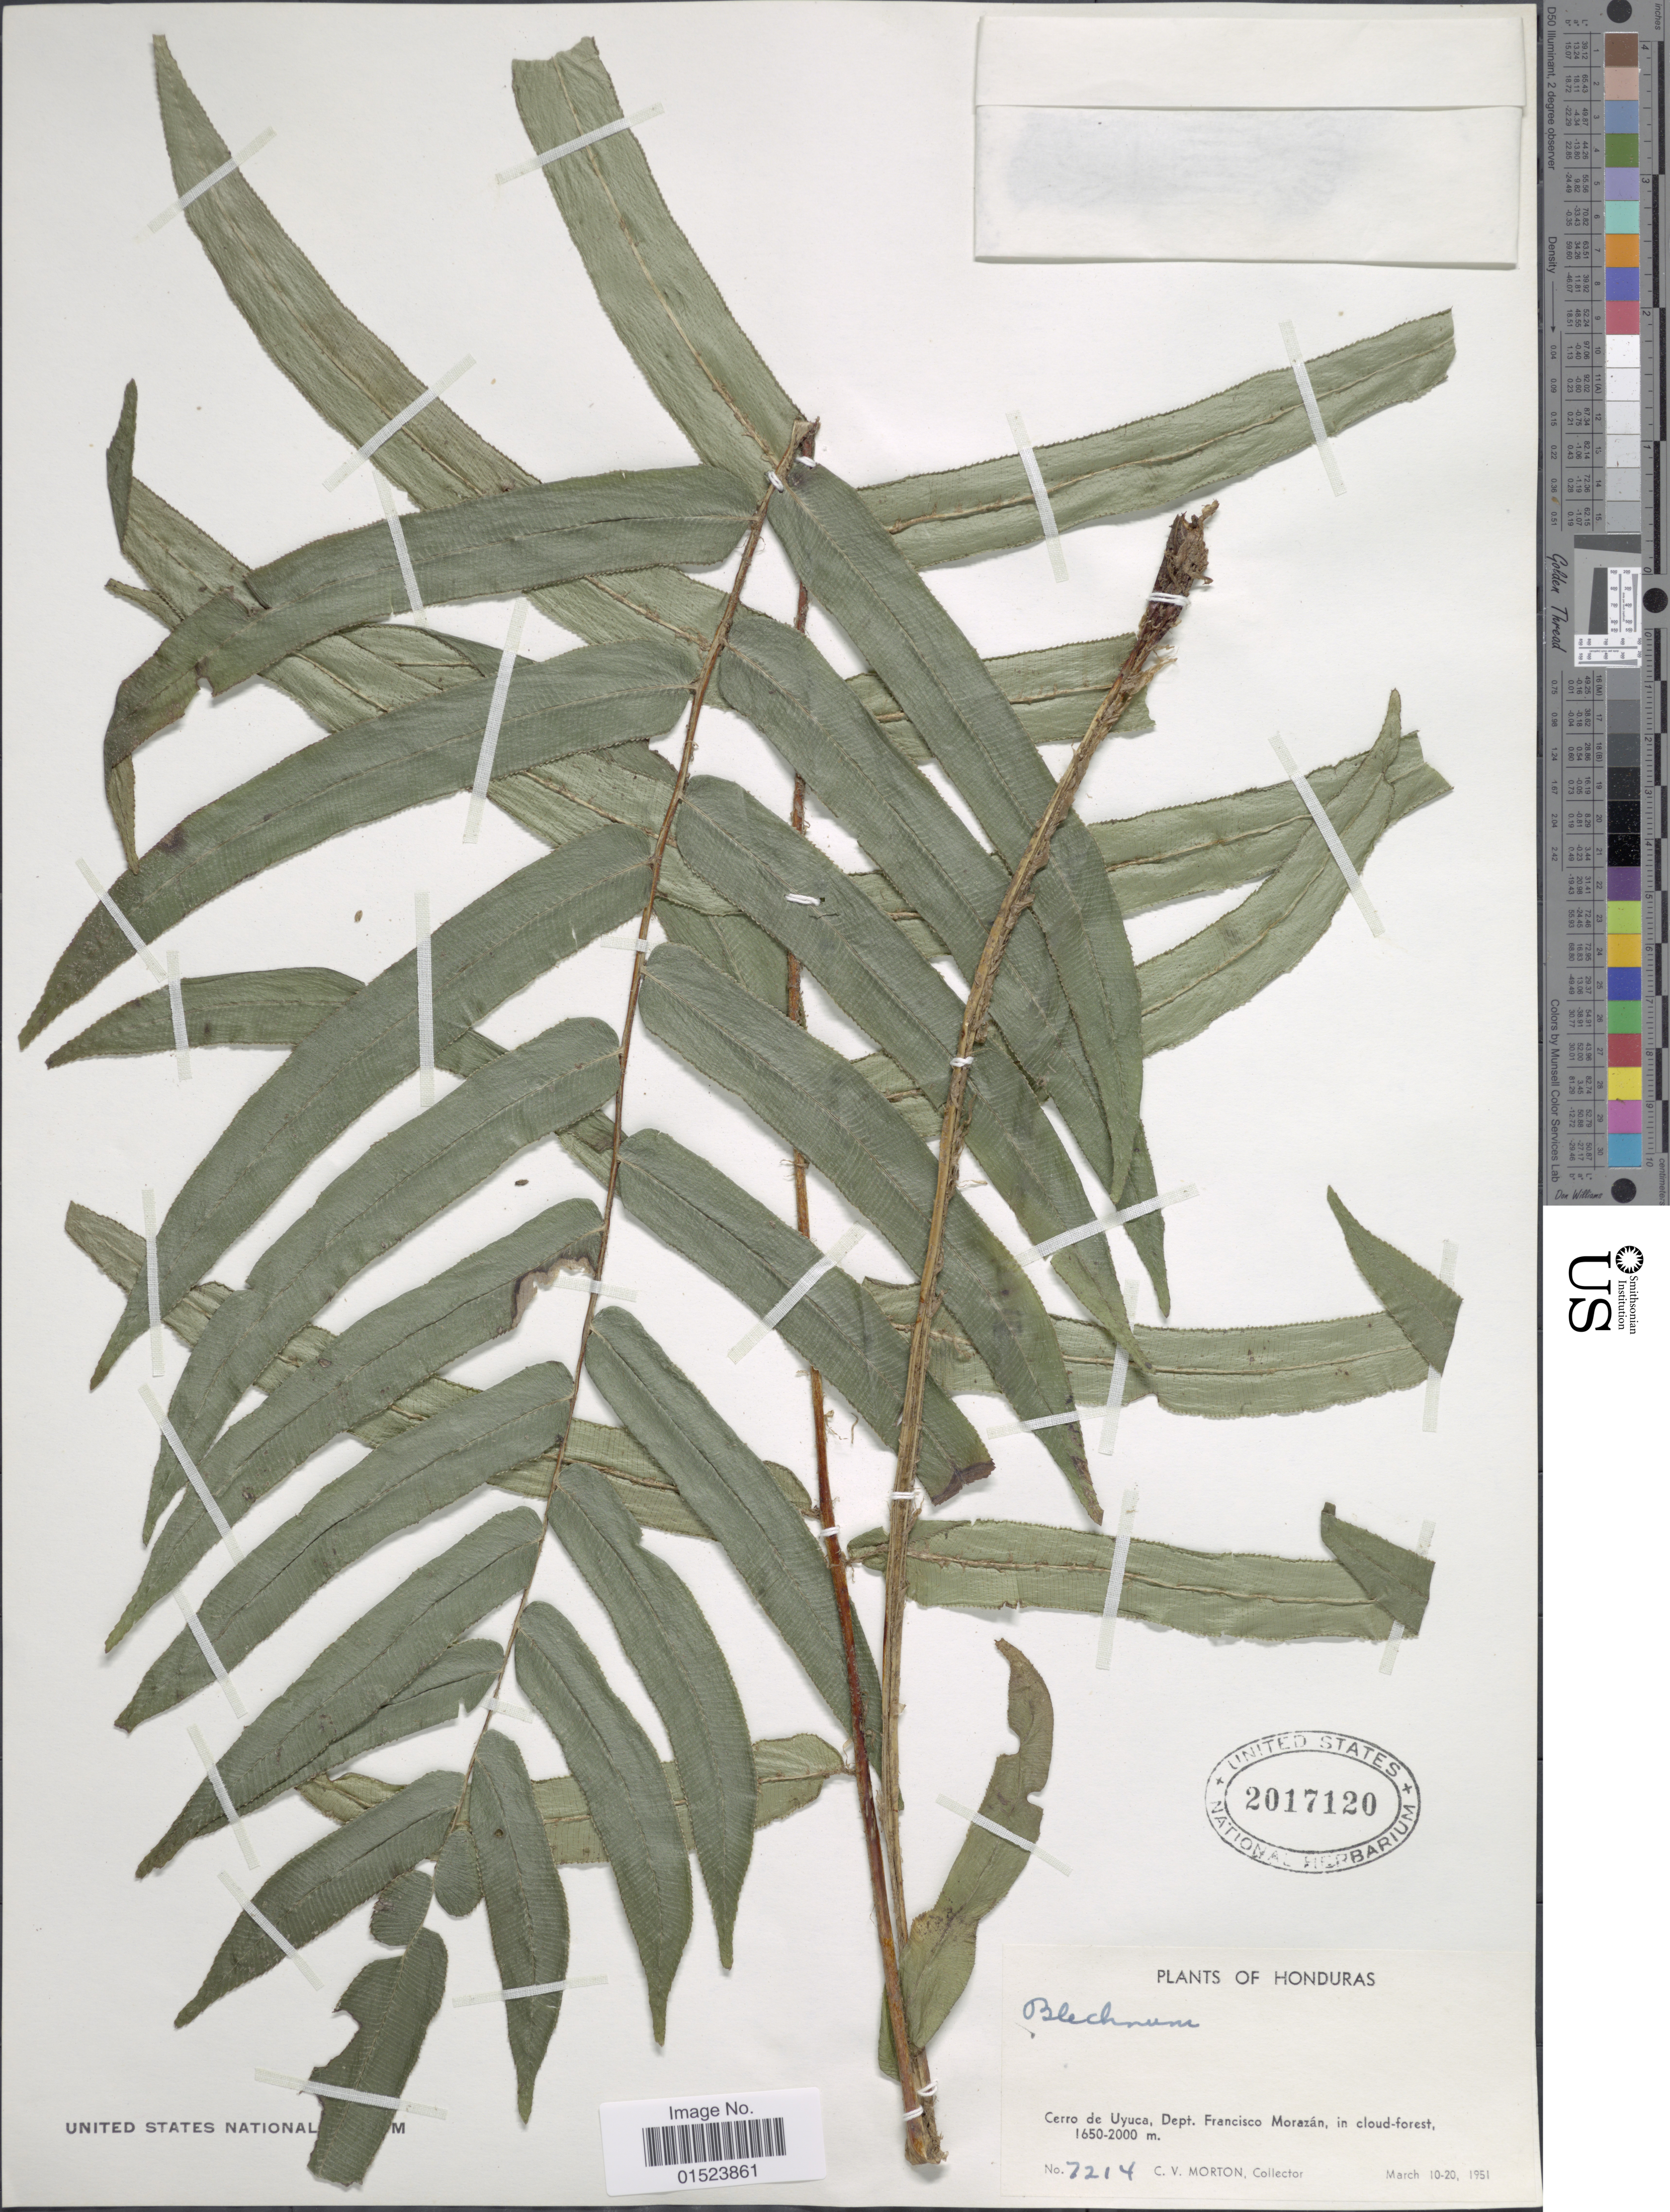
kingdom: Plantae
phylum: Tracheophyta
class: Polypodiopsida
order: Polypodiales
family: Blechnaceae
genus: Blechnum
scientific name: Blechnum falciforme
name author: (Liebm.) C. Chr.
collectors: C. V. Morton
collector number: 7214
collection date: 1951-03-10/1951-03-20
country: Honduras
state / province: Fco. Morazán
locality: Cerro de Uyuca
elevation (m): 1650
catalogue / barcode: US 2017120